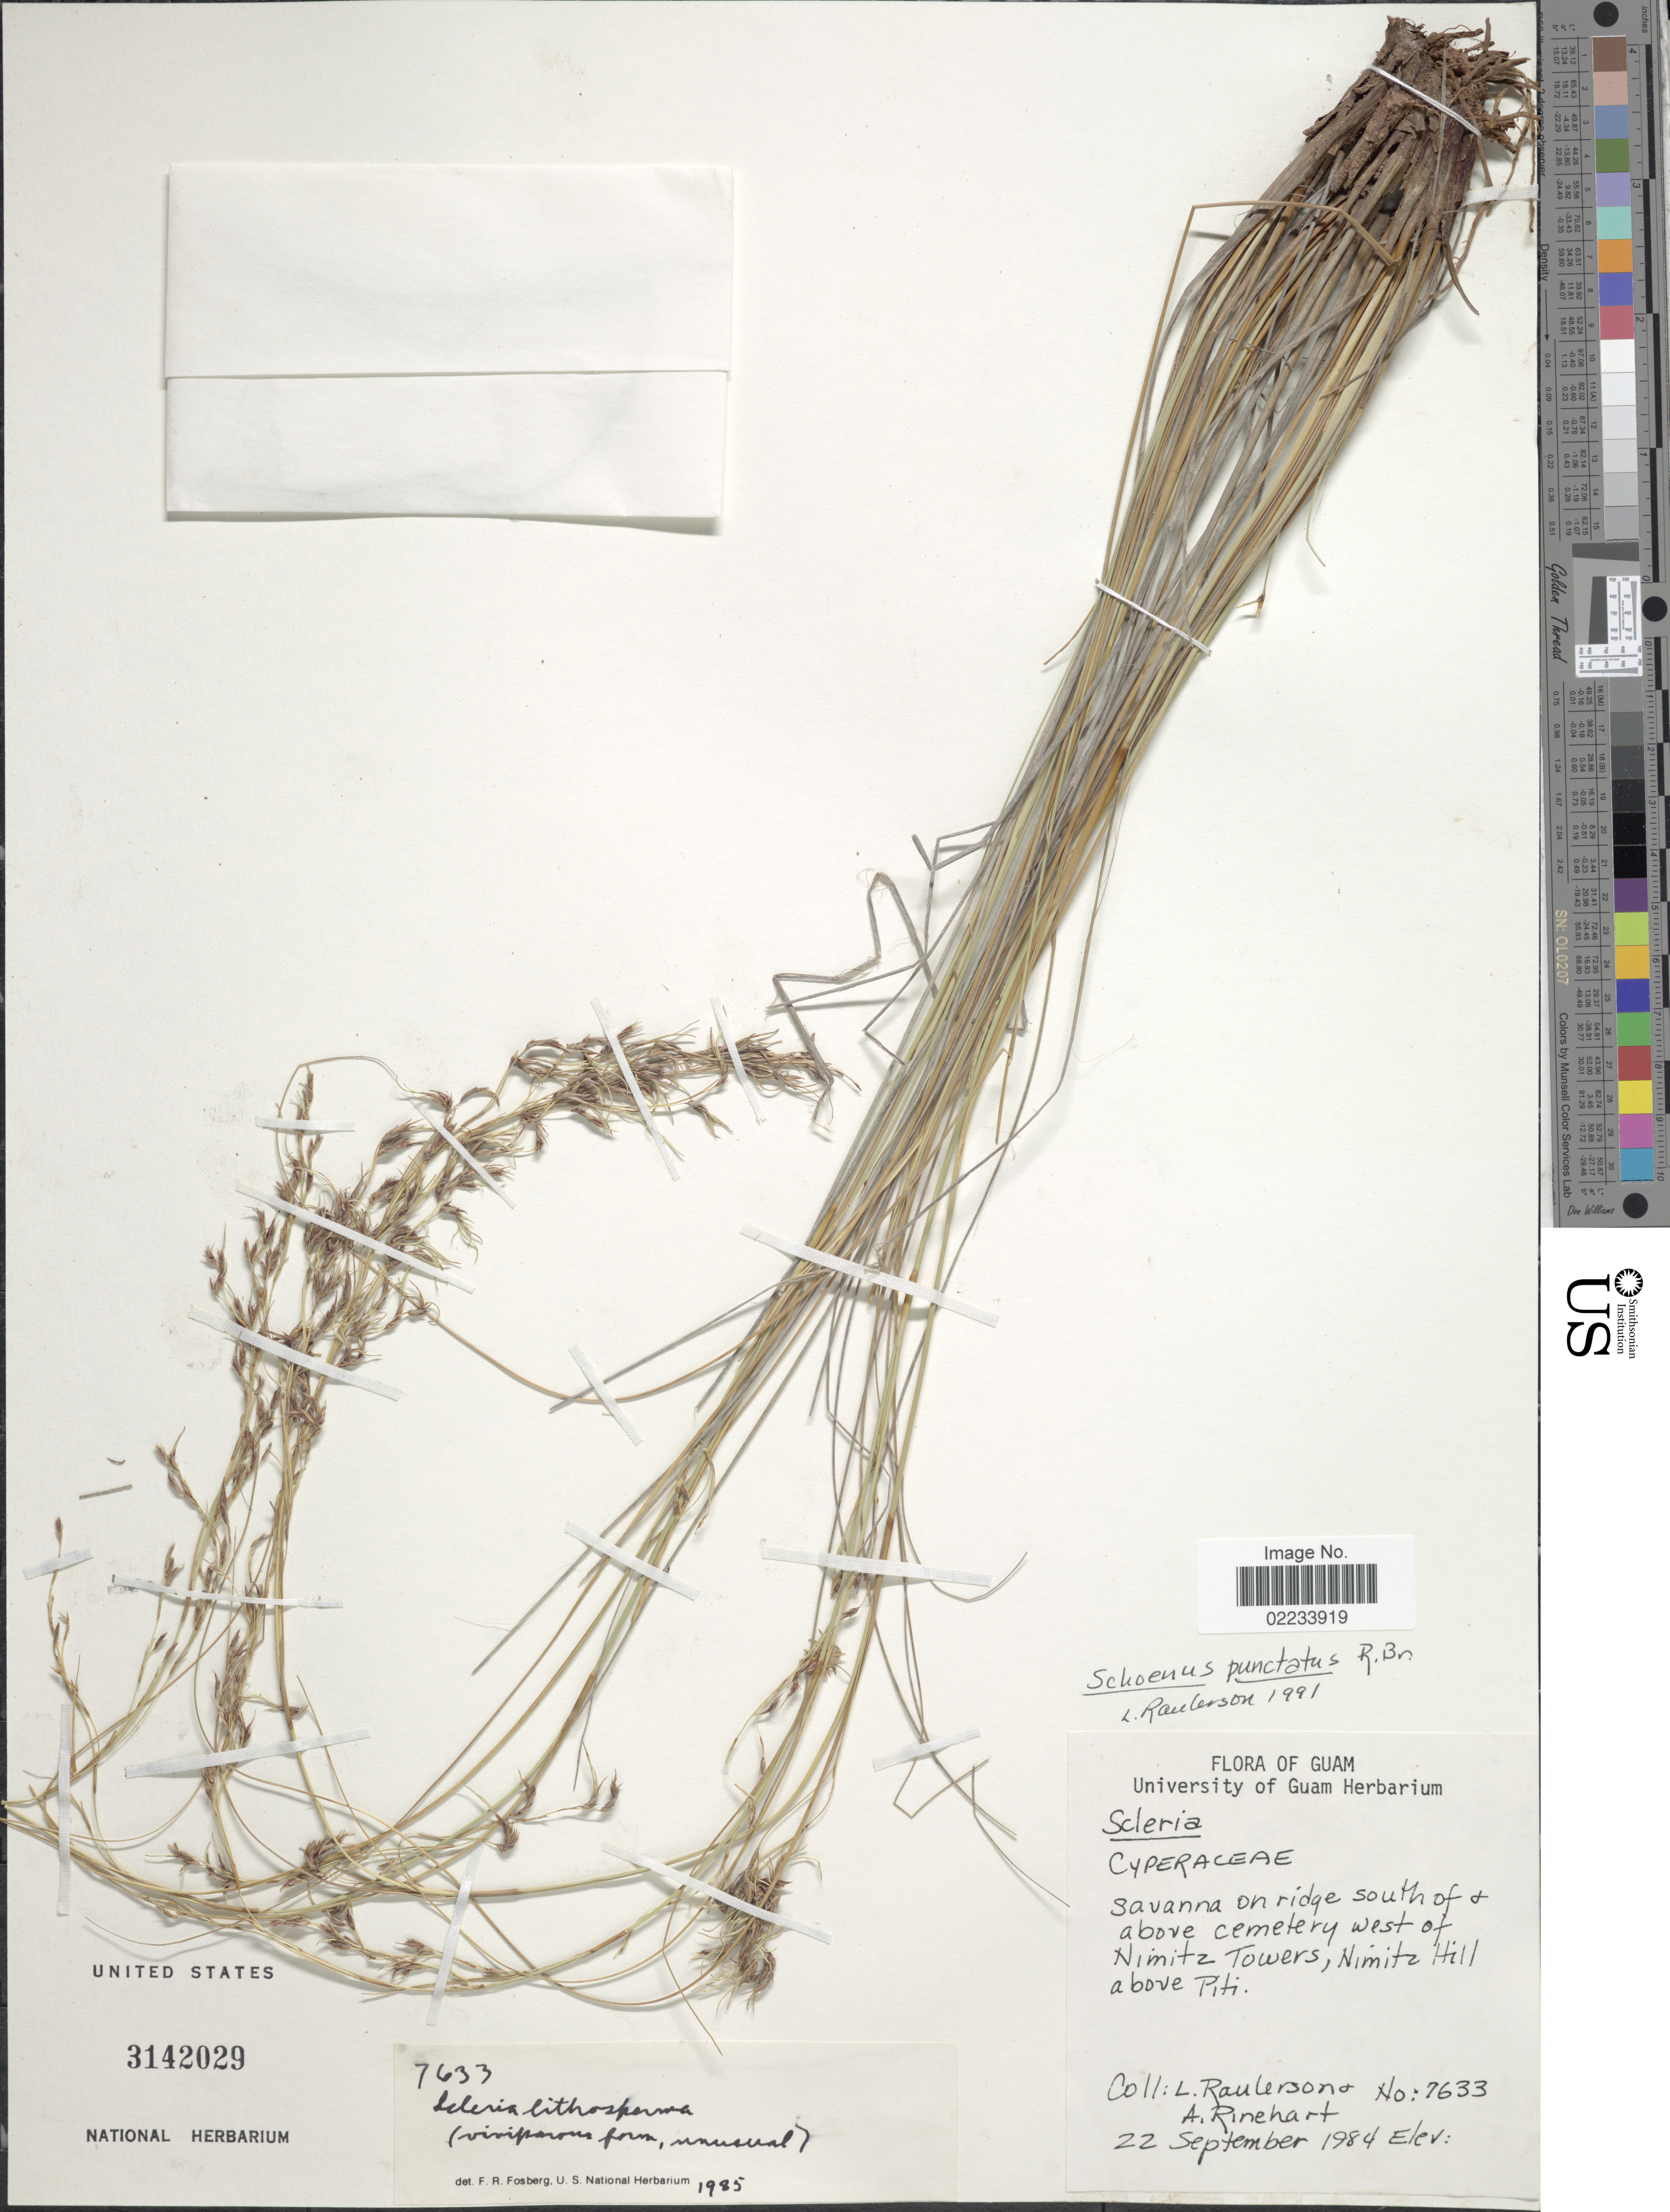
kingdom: Plantae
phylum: Tracheophyta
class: Liliopsida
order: Poales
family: Cyperaceae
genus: Schoenus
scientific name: Schoenus punctatus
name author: R. Br.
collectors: L. Raulerson & A. Rinehart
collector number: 7633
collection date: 1984-09-22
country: Guam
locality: Savanna on ridge South of + above cemetery West of Nimitz Towers, Nimitz Hill above Piti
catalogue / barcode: US 3142029